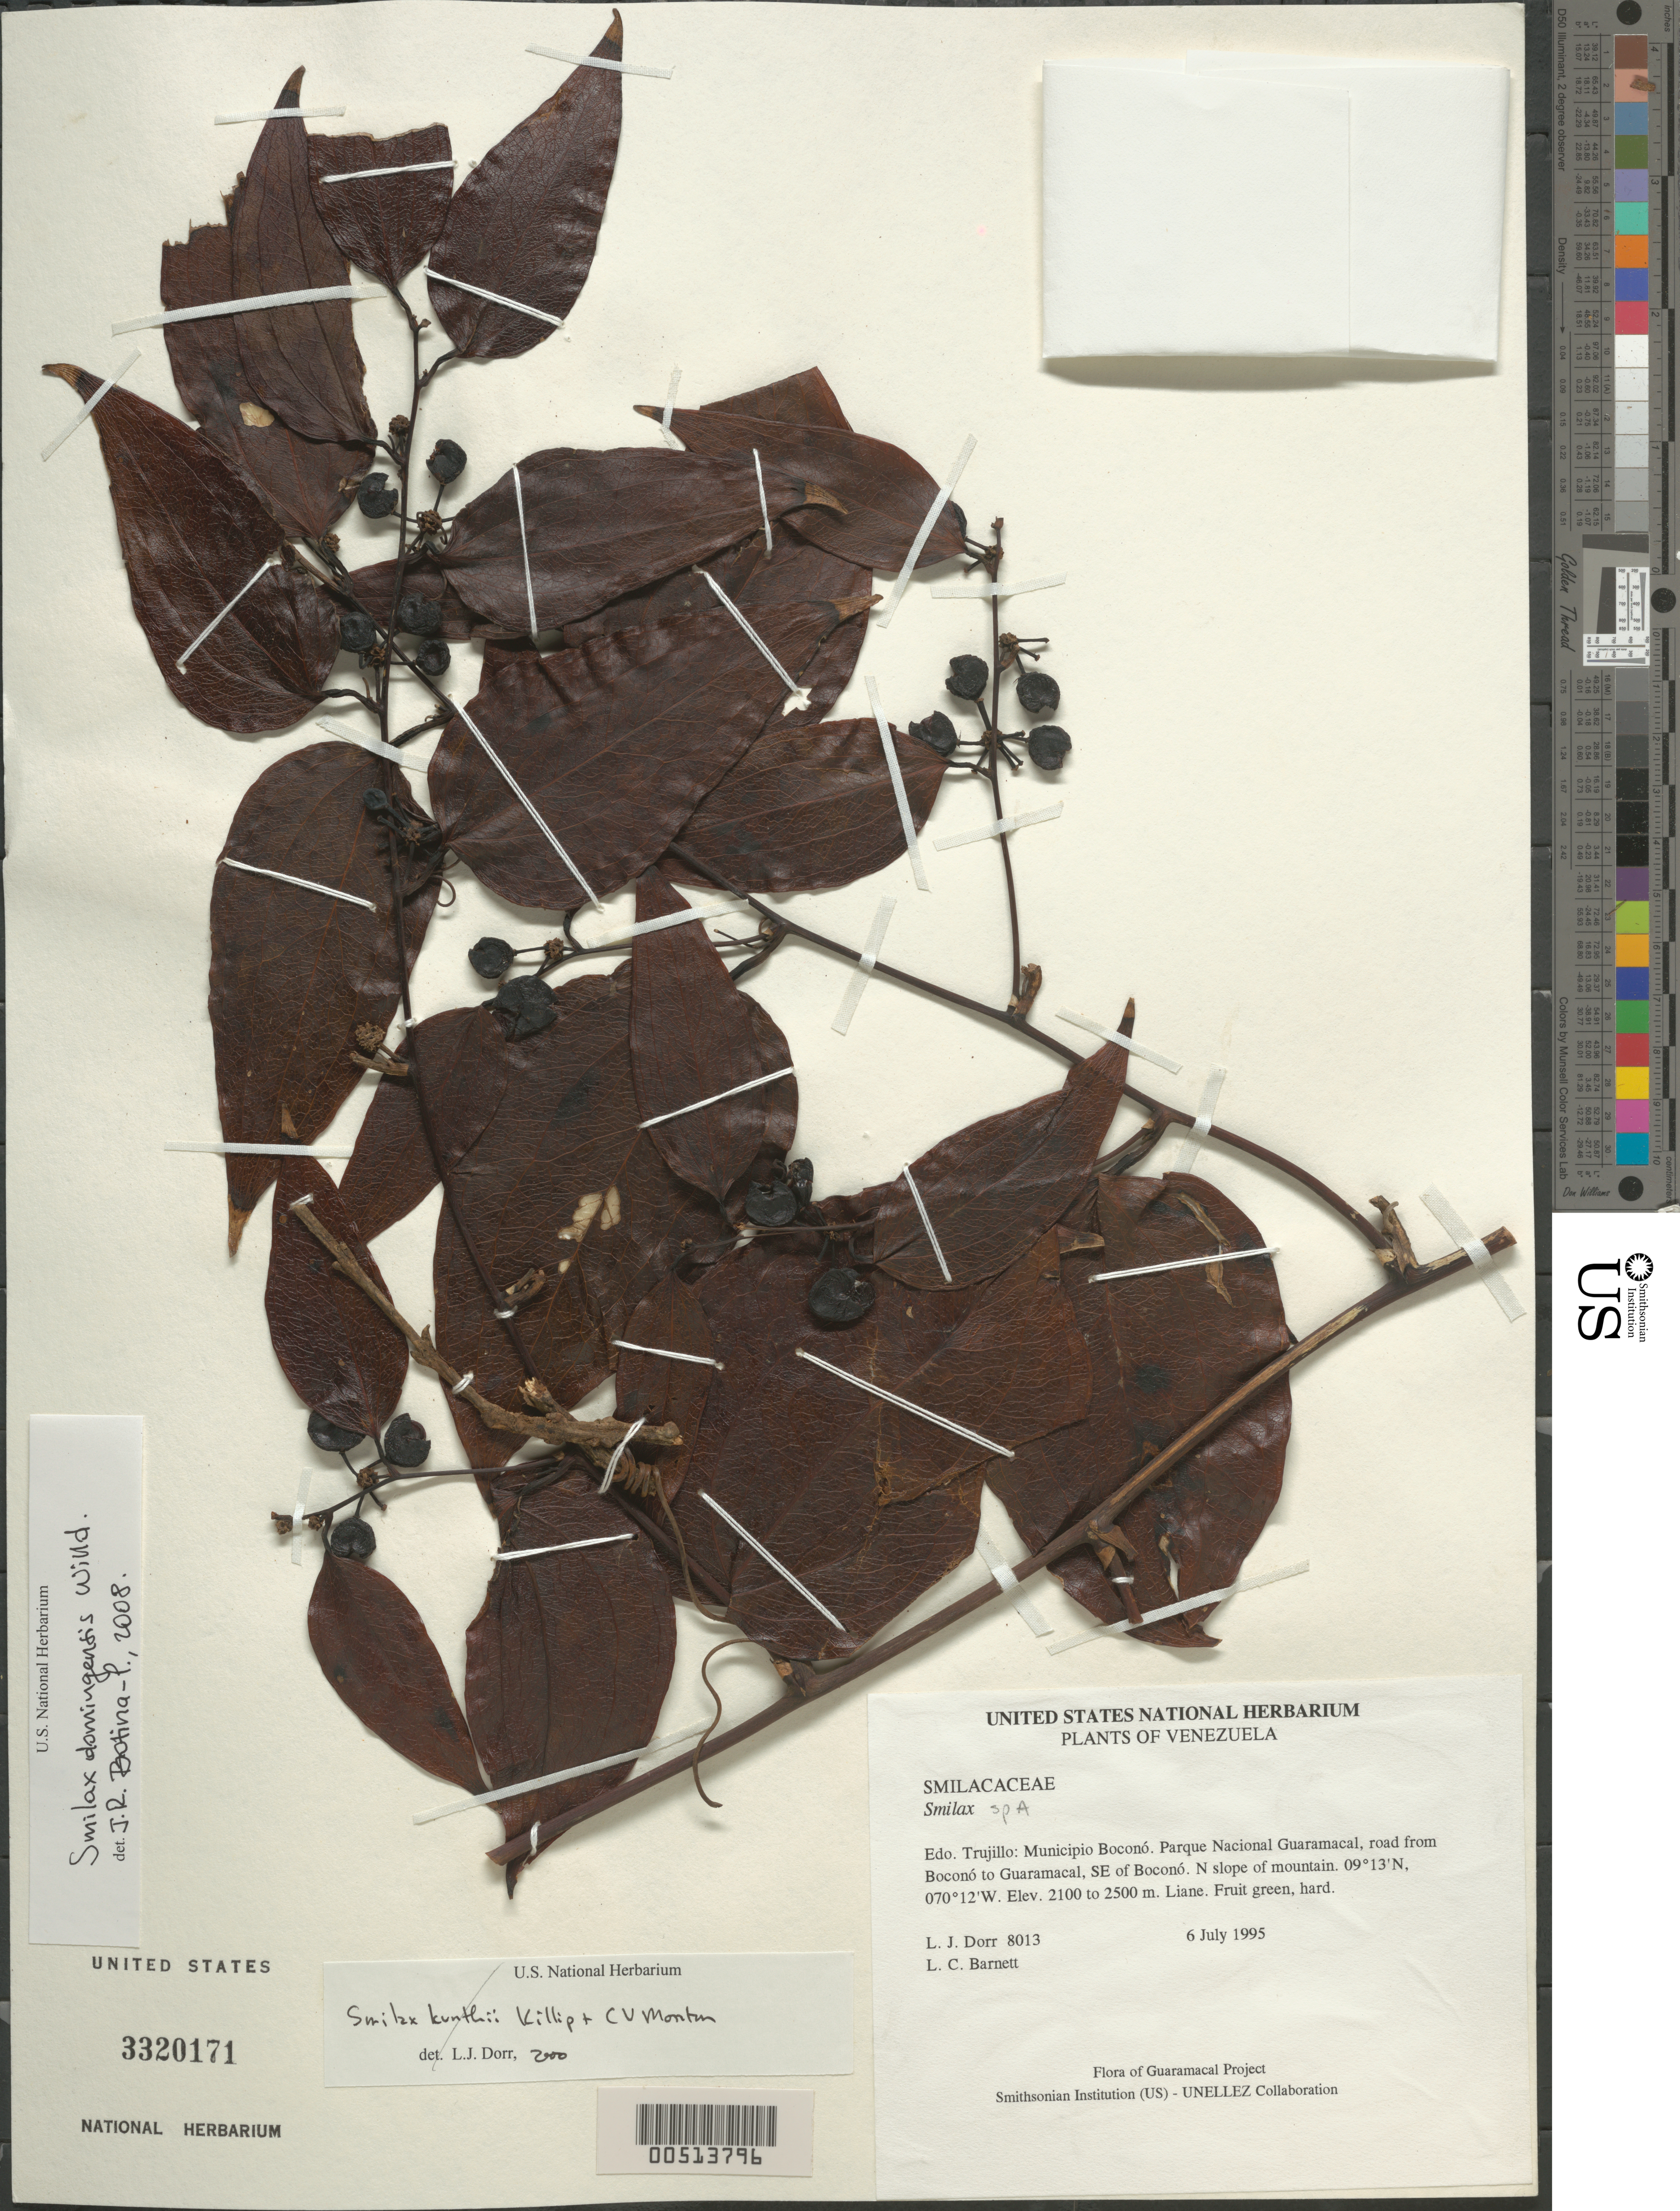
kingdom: Plantae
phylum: Tracheophyta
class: Liliopsida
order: Liliales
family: Smilacaceae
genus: Smilax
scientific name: Smilax domingensis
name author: Willd.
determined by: Botina-P., J. R.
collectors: L. J. Dorr & L. C. Barnett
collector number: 8013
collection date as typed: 06 Jul 1995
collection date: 1995-07-06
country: Venezuela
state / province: Trujillo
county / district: Boconó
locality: Parque Nacional Guaramacal, road from Boconó to Guaramacal, SE of Boconó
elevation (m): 2100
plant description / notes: CTES, NY, PORT, US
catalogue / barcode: US 3320171